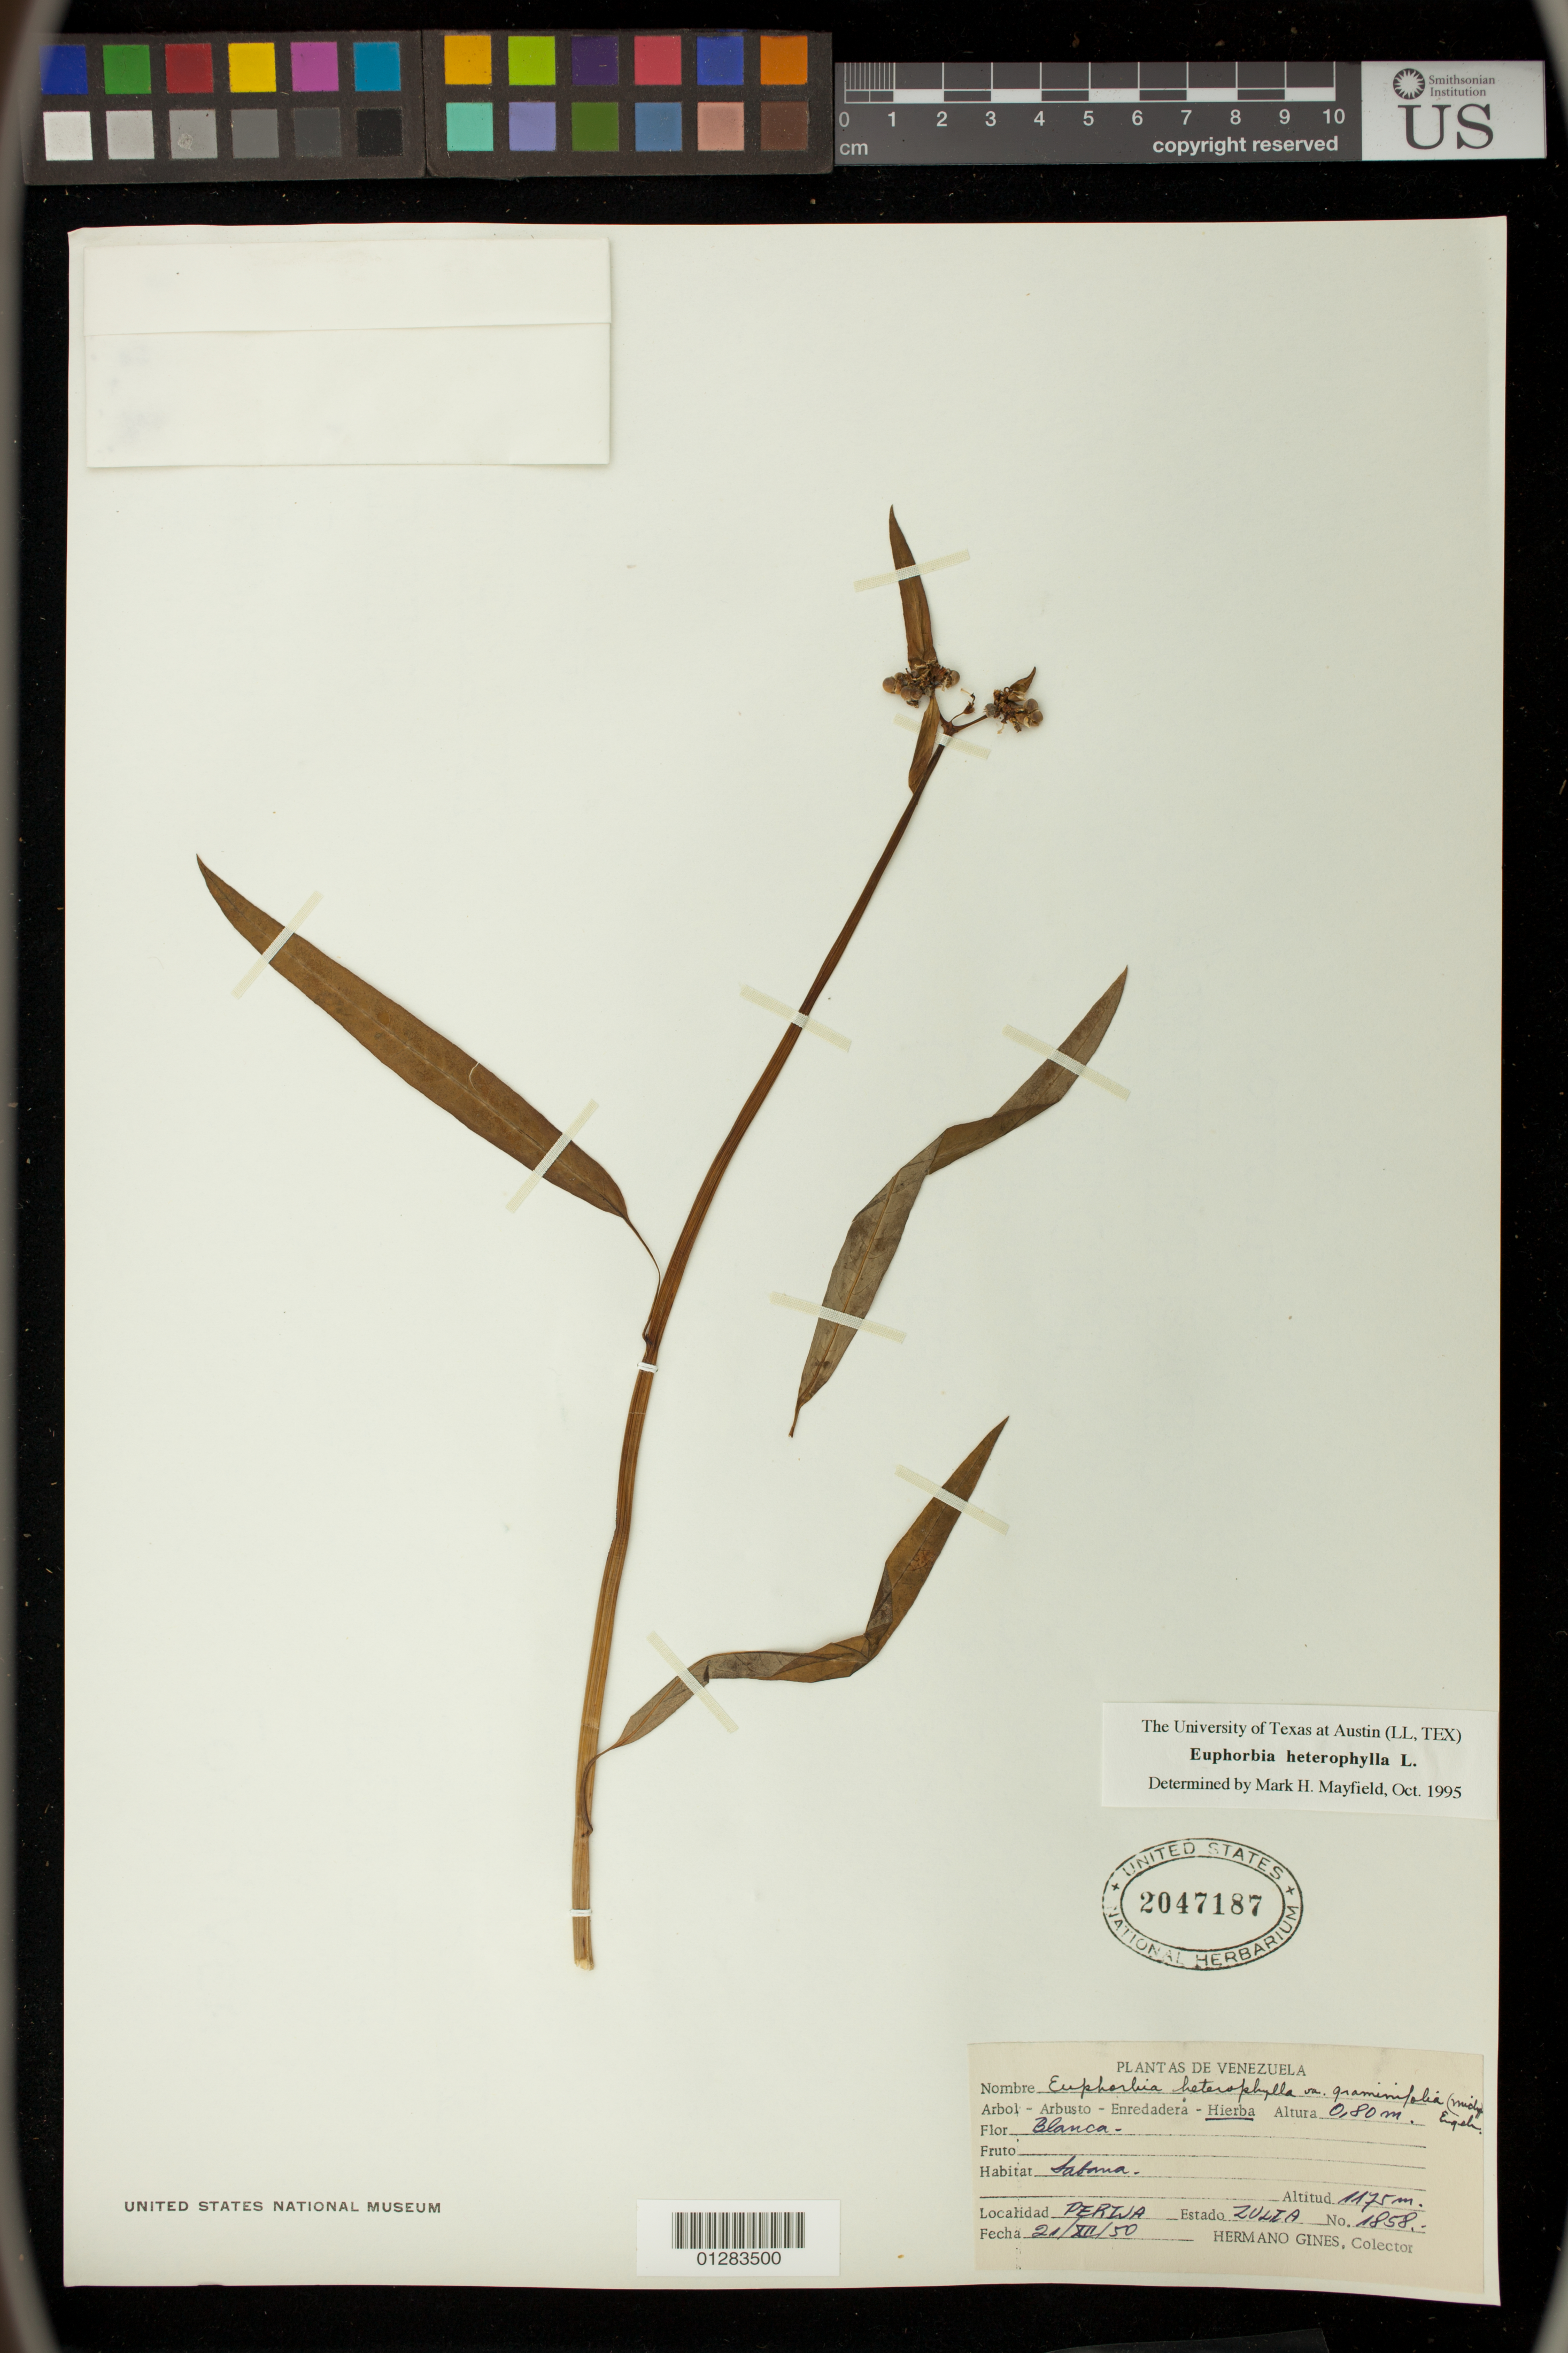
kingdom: Plantae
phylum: Tracheophyta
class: Magnoliopsida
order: Malpighiales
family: Euphorbiaceae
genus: Euphorbia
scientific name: Euphorbia heterophylla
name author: L.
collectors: Bro. Gines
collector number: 1858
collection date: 1950-12-21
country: Venezuela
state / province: Zulia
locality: Perija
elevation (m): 1175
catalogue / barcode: US 2047187